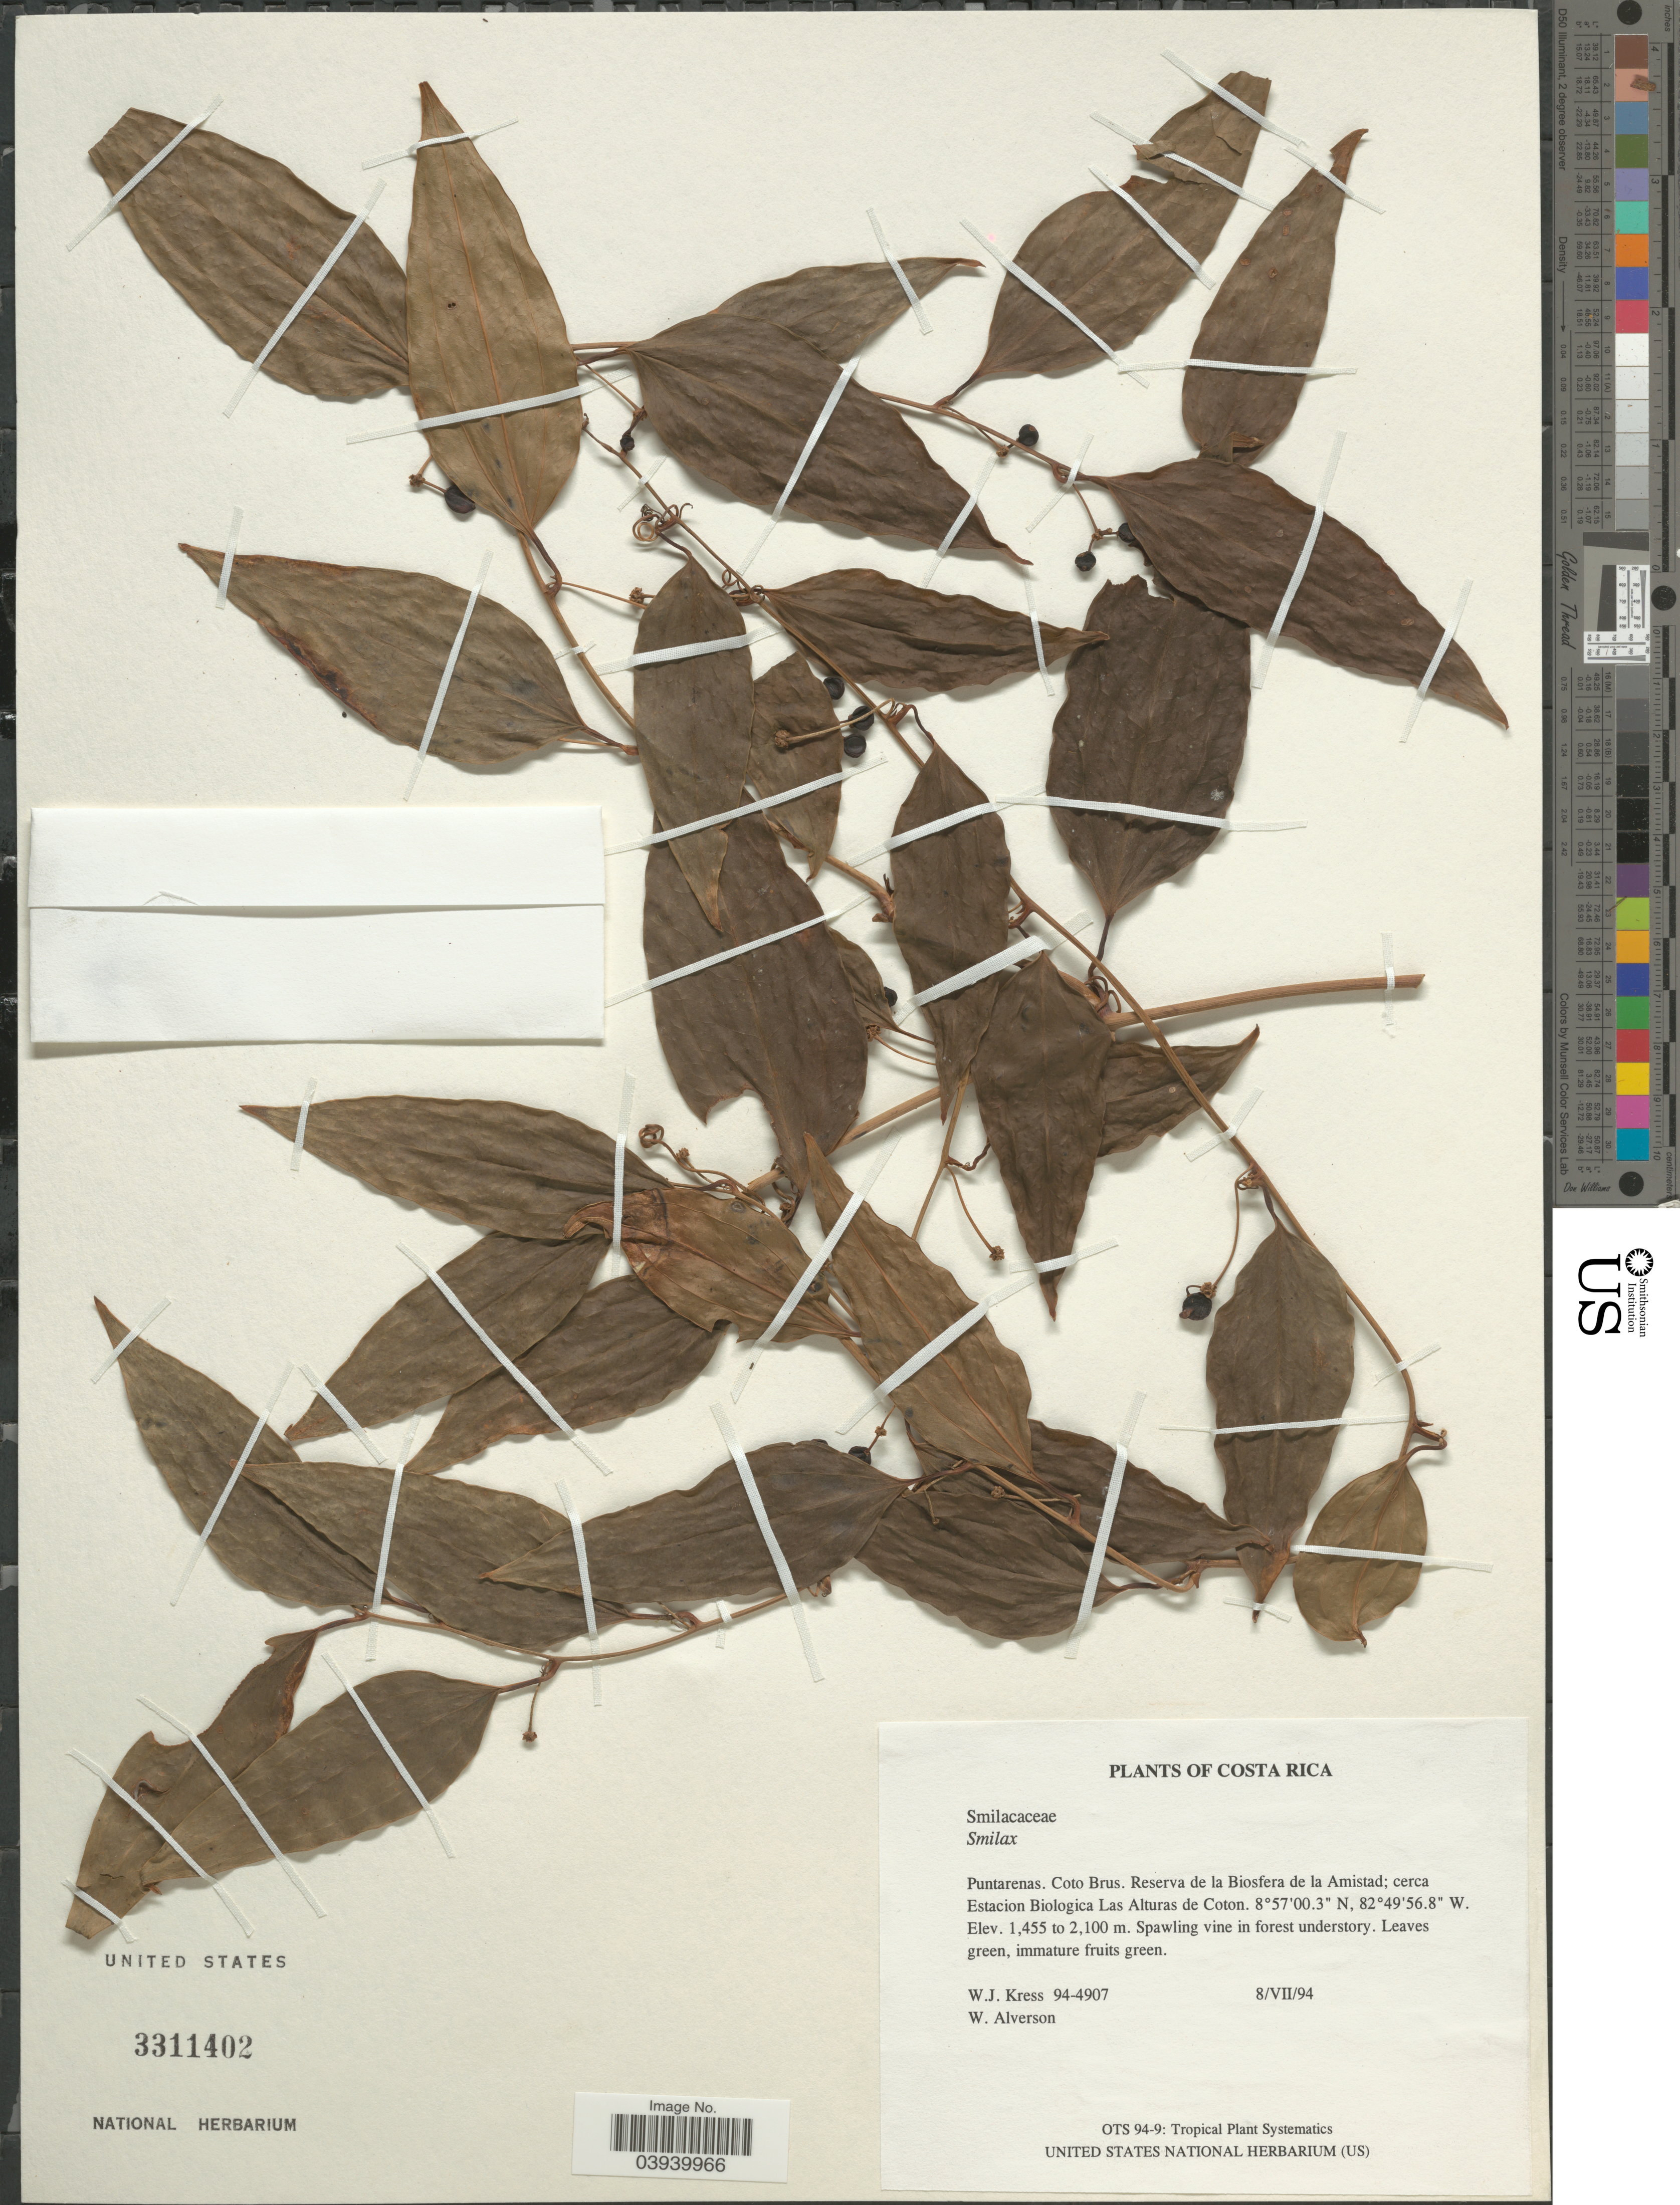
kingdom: Plantae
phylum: Tracheophyta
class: Liliopsida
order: Liliales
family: Smilacaceae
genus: Smilax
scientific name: Smilax sp.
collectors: W. J. Kress & W. S. Alverson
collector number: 94-4907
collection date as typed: Transcribed d/m/y: 8/7/94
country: Costa Rica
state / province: Puntarenas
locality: Coto Brus. Reserva de la Biosfera de la Amistad; cerca Estacion Biologica Las Alturas de Coton.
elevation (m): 1455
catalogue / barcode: US 3311402